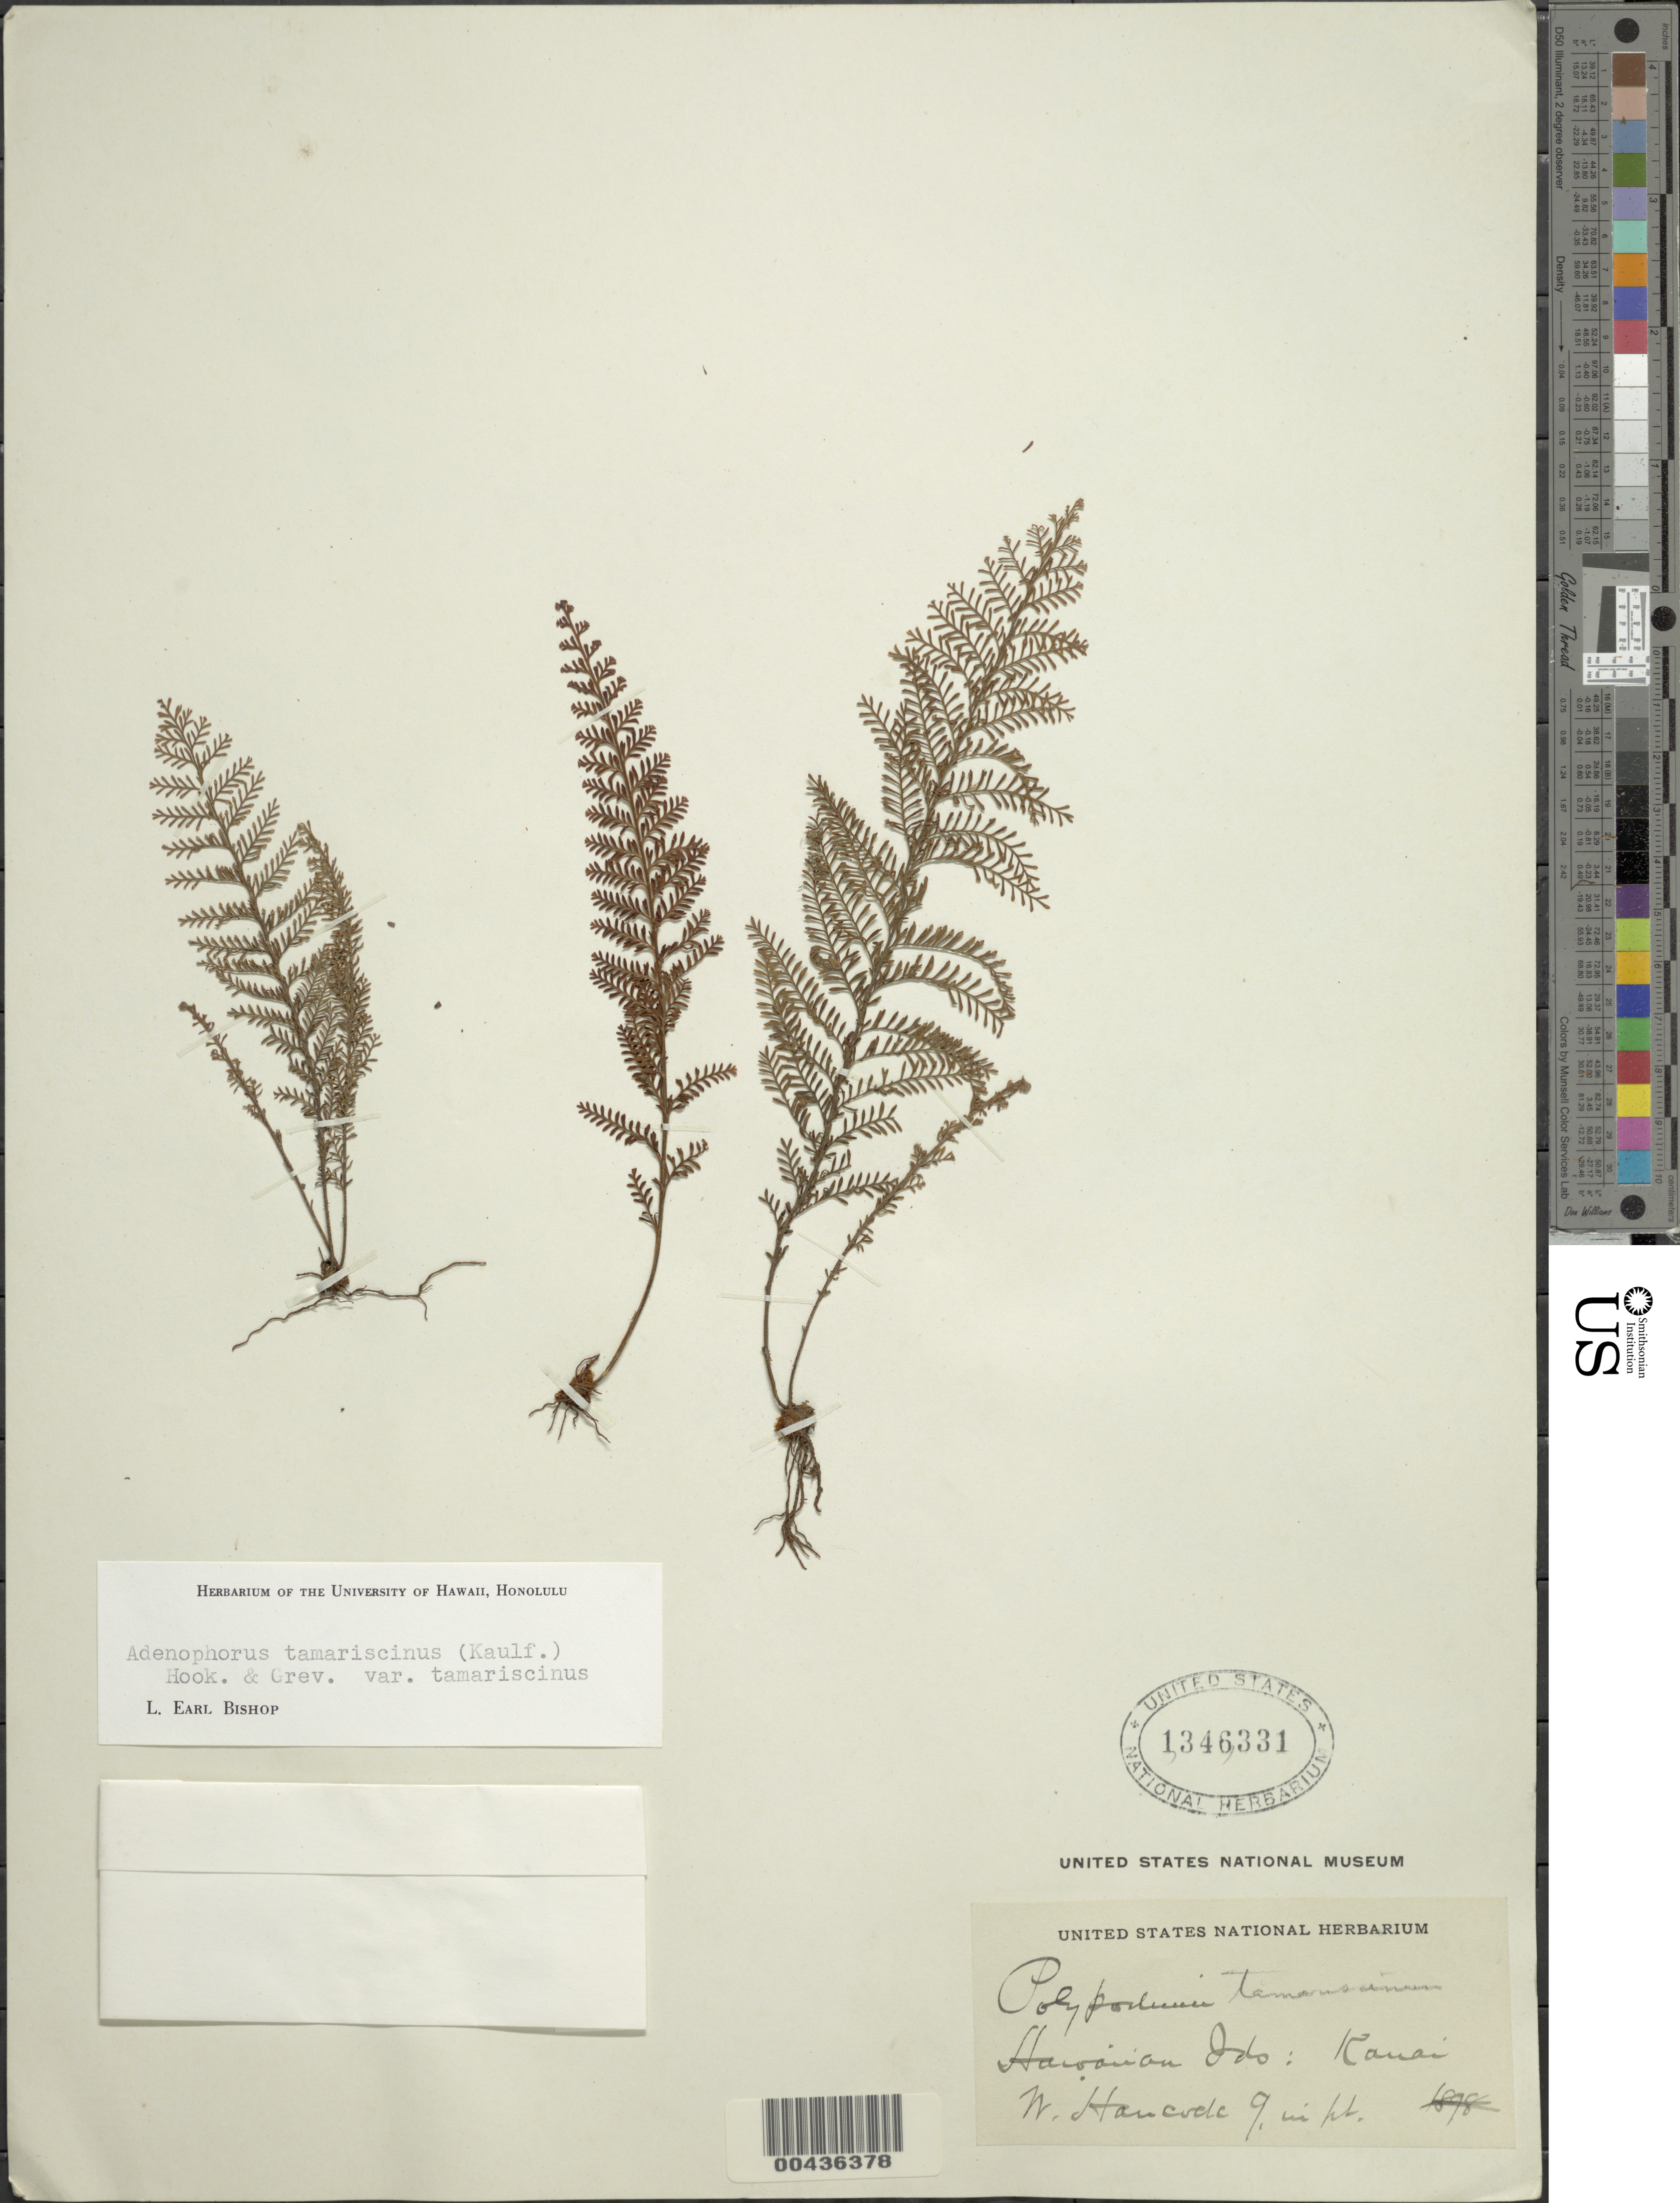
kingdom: Plantae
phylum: Tracheophyta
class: Polypodiopsida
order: Polypodiales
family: Polypodiaceae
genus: Adenophorus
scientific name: Adenophorus tamariscinus var. tamariscinus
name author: Hook. & Grev.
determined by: Bishop, L. E.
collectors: W. Hancock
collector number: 9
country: United States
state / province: Hawaii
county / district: Kauai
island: Kaua'i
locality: Hawaiian Islands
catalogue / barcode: US 1346331